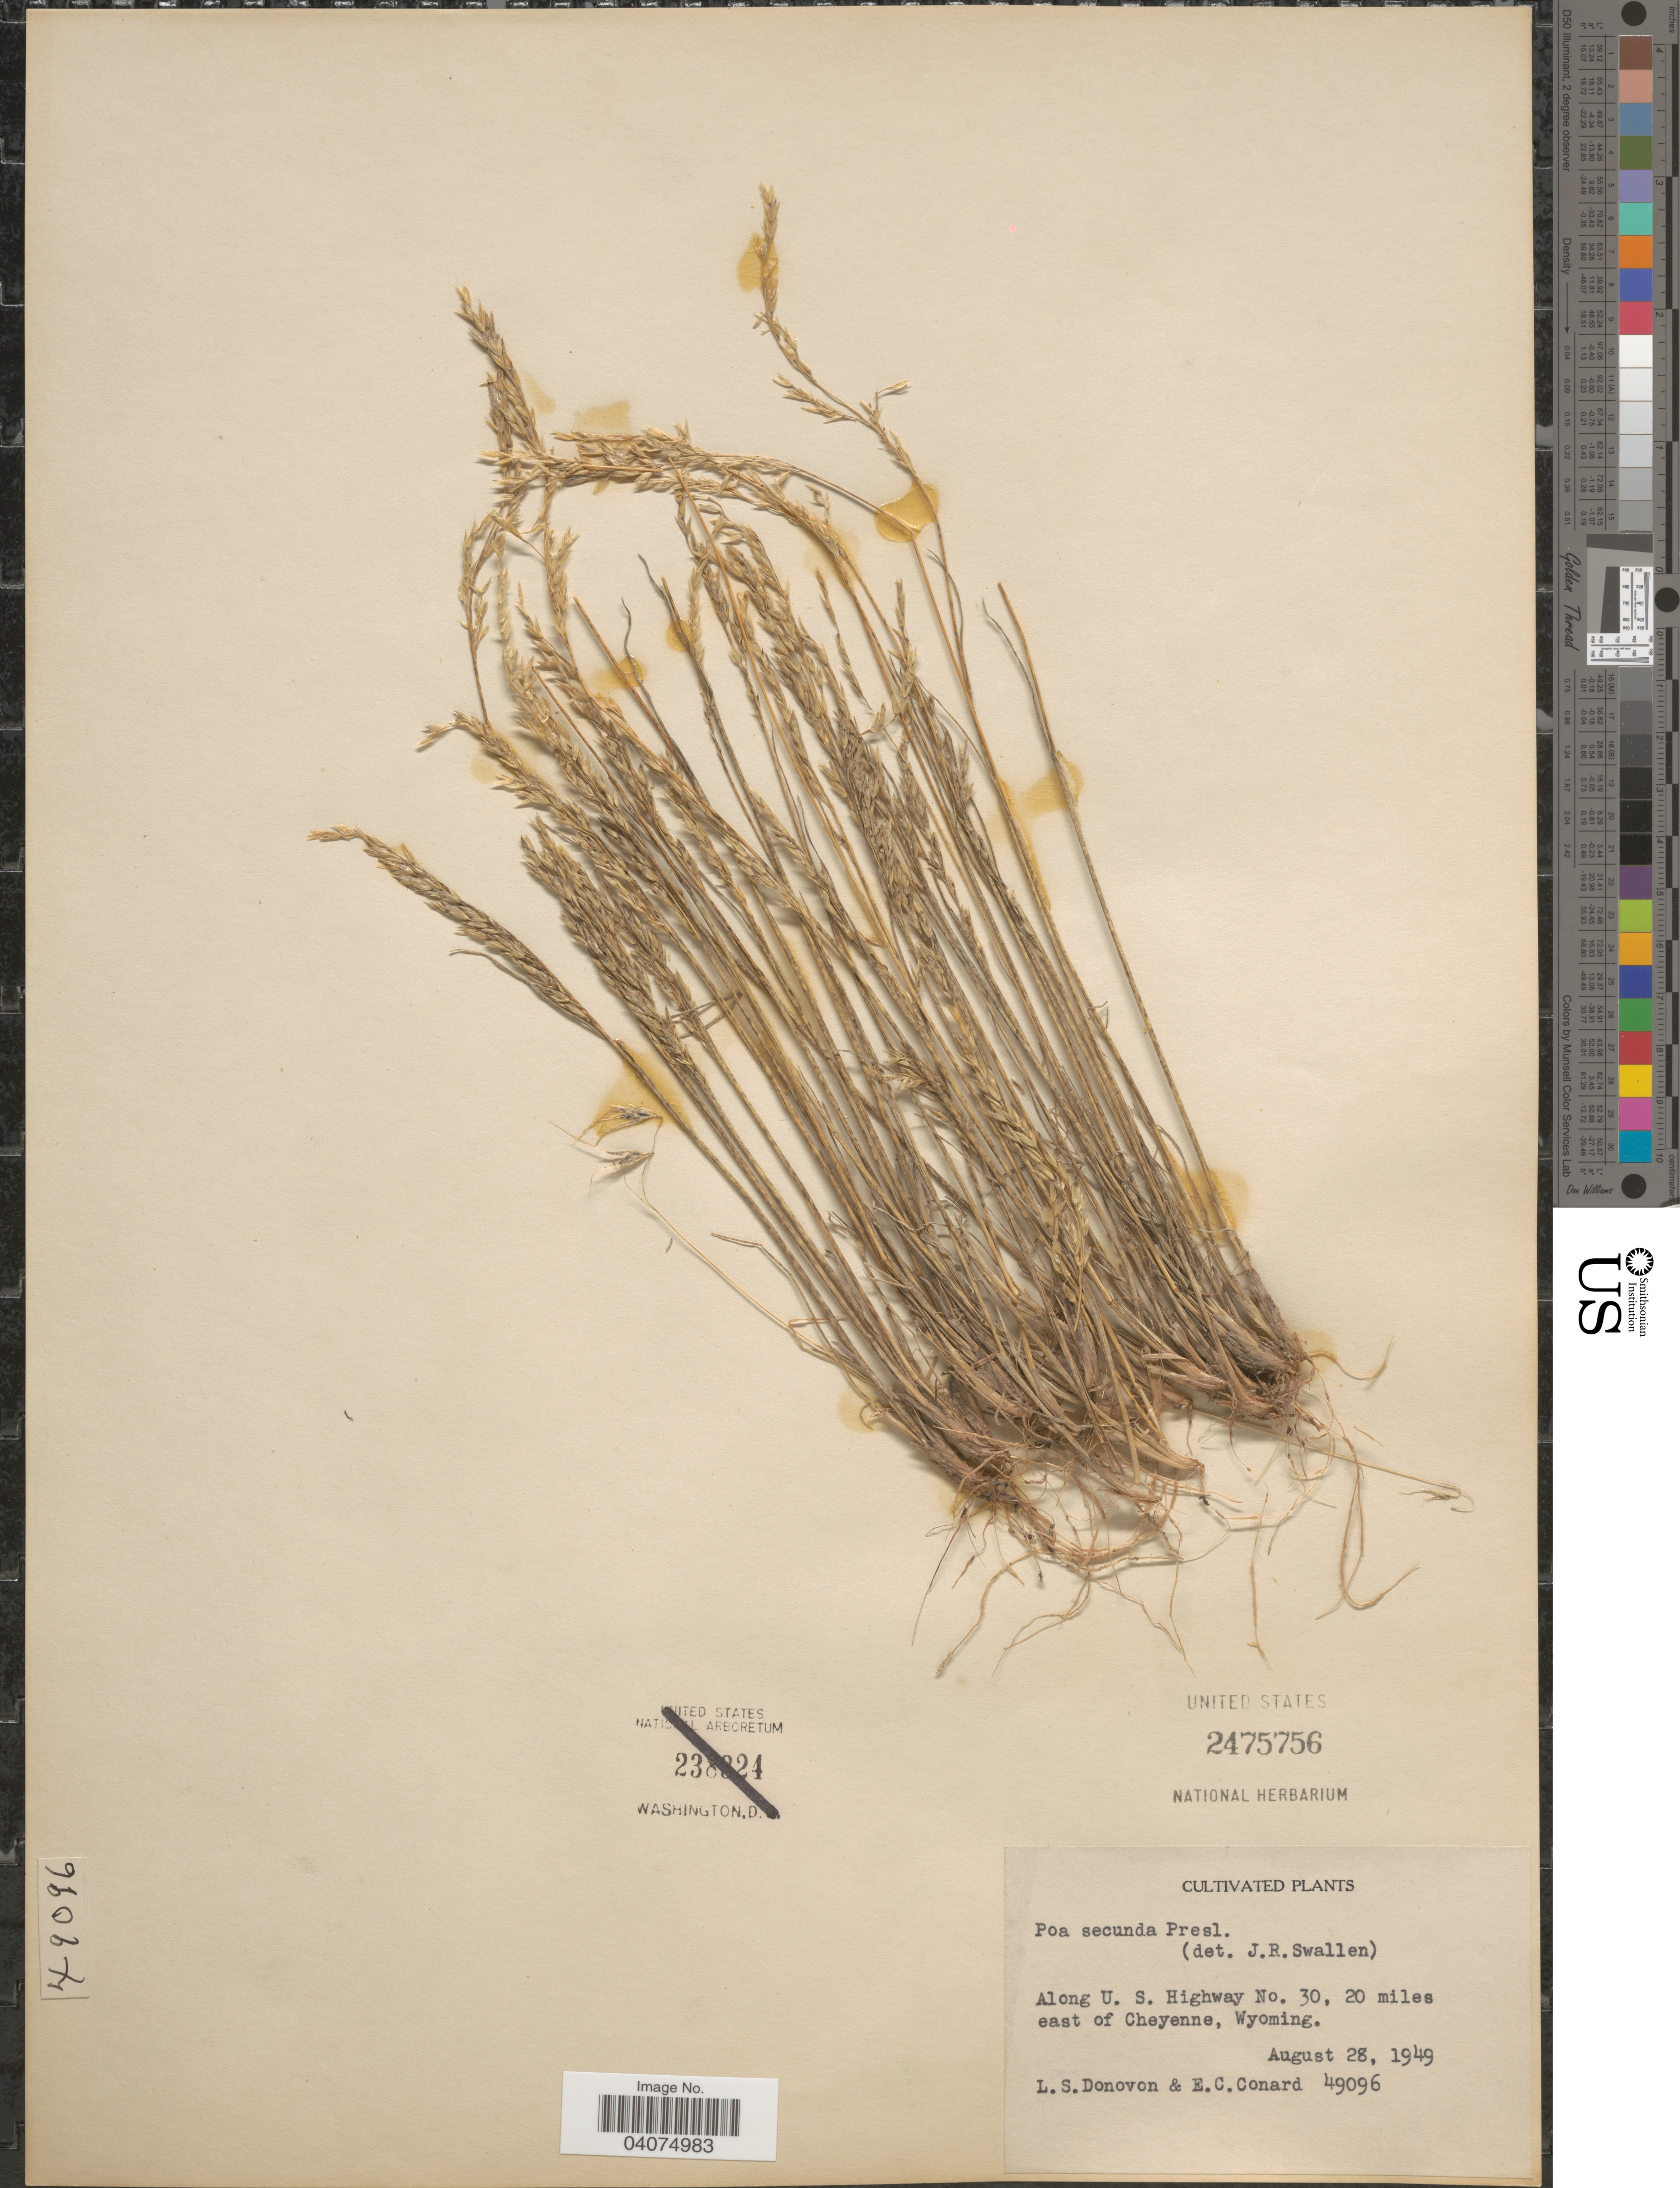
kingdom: Plantae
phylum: Tracheophyta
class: Liliopsida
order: Poales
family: Poaceae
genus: Poa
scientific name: Poa secunda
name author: J. Presl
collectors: L. Donovon & E. Conard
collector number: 49096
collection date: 1949-08-28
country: United States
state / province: Wyoming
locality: Along U. S. Highway No. 30, 20 miles east of Cheyenne.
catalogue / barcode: US 2475756